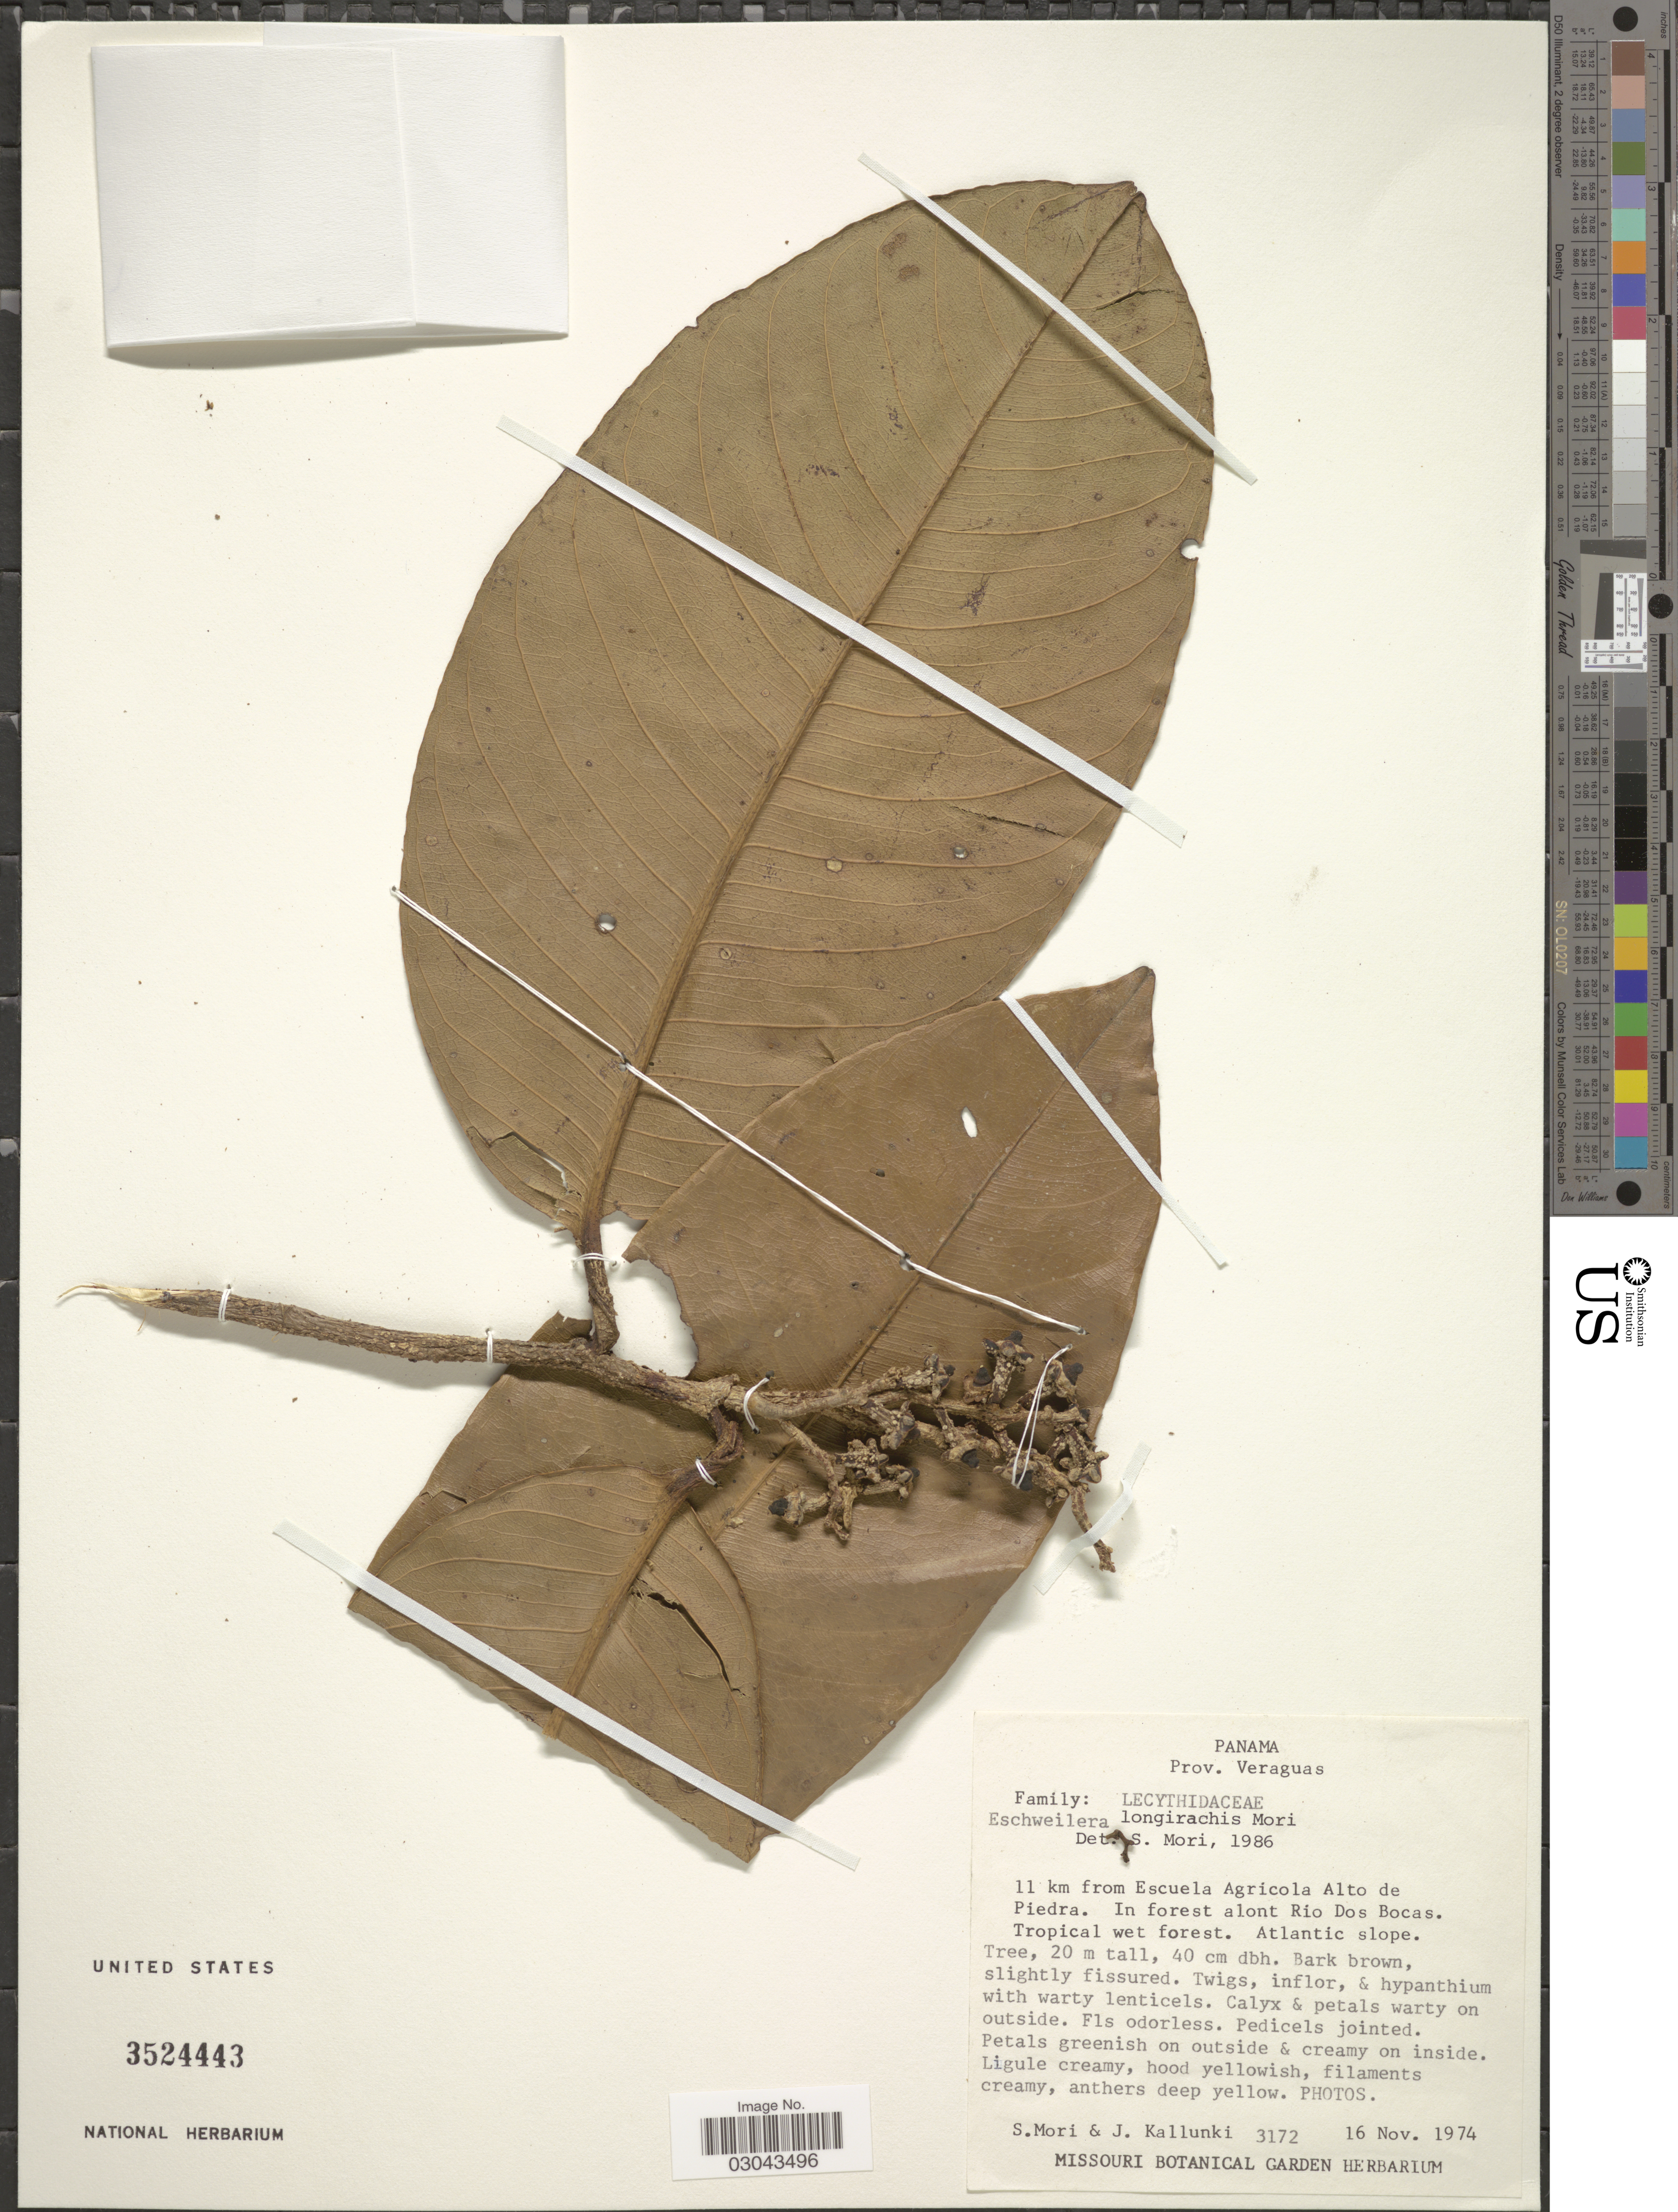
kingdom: Plantae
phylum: Tracheophyta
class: Magnoliopsida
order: Ericales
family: Lecythidaceae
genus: Eschweilera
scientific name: Eschweilera longirachis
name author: S.A. Mori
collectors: S. Mori & J. Kallunki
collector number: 3172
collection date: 1974-11-16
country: Panama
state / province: Veraguas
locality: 11 km from Escuela Agrícola Alto de Piedra. In forest alont Rio Dos Bocas. Tropical wet forest. Atlantic slope.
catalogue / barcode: US 3524443